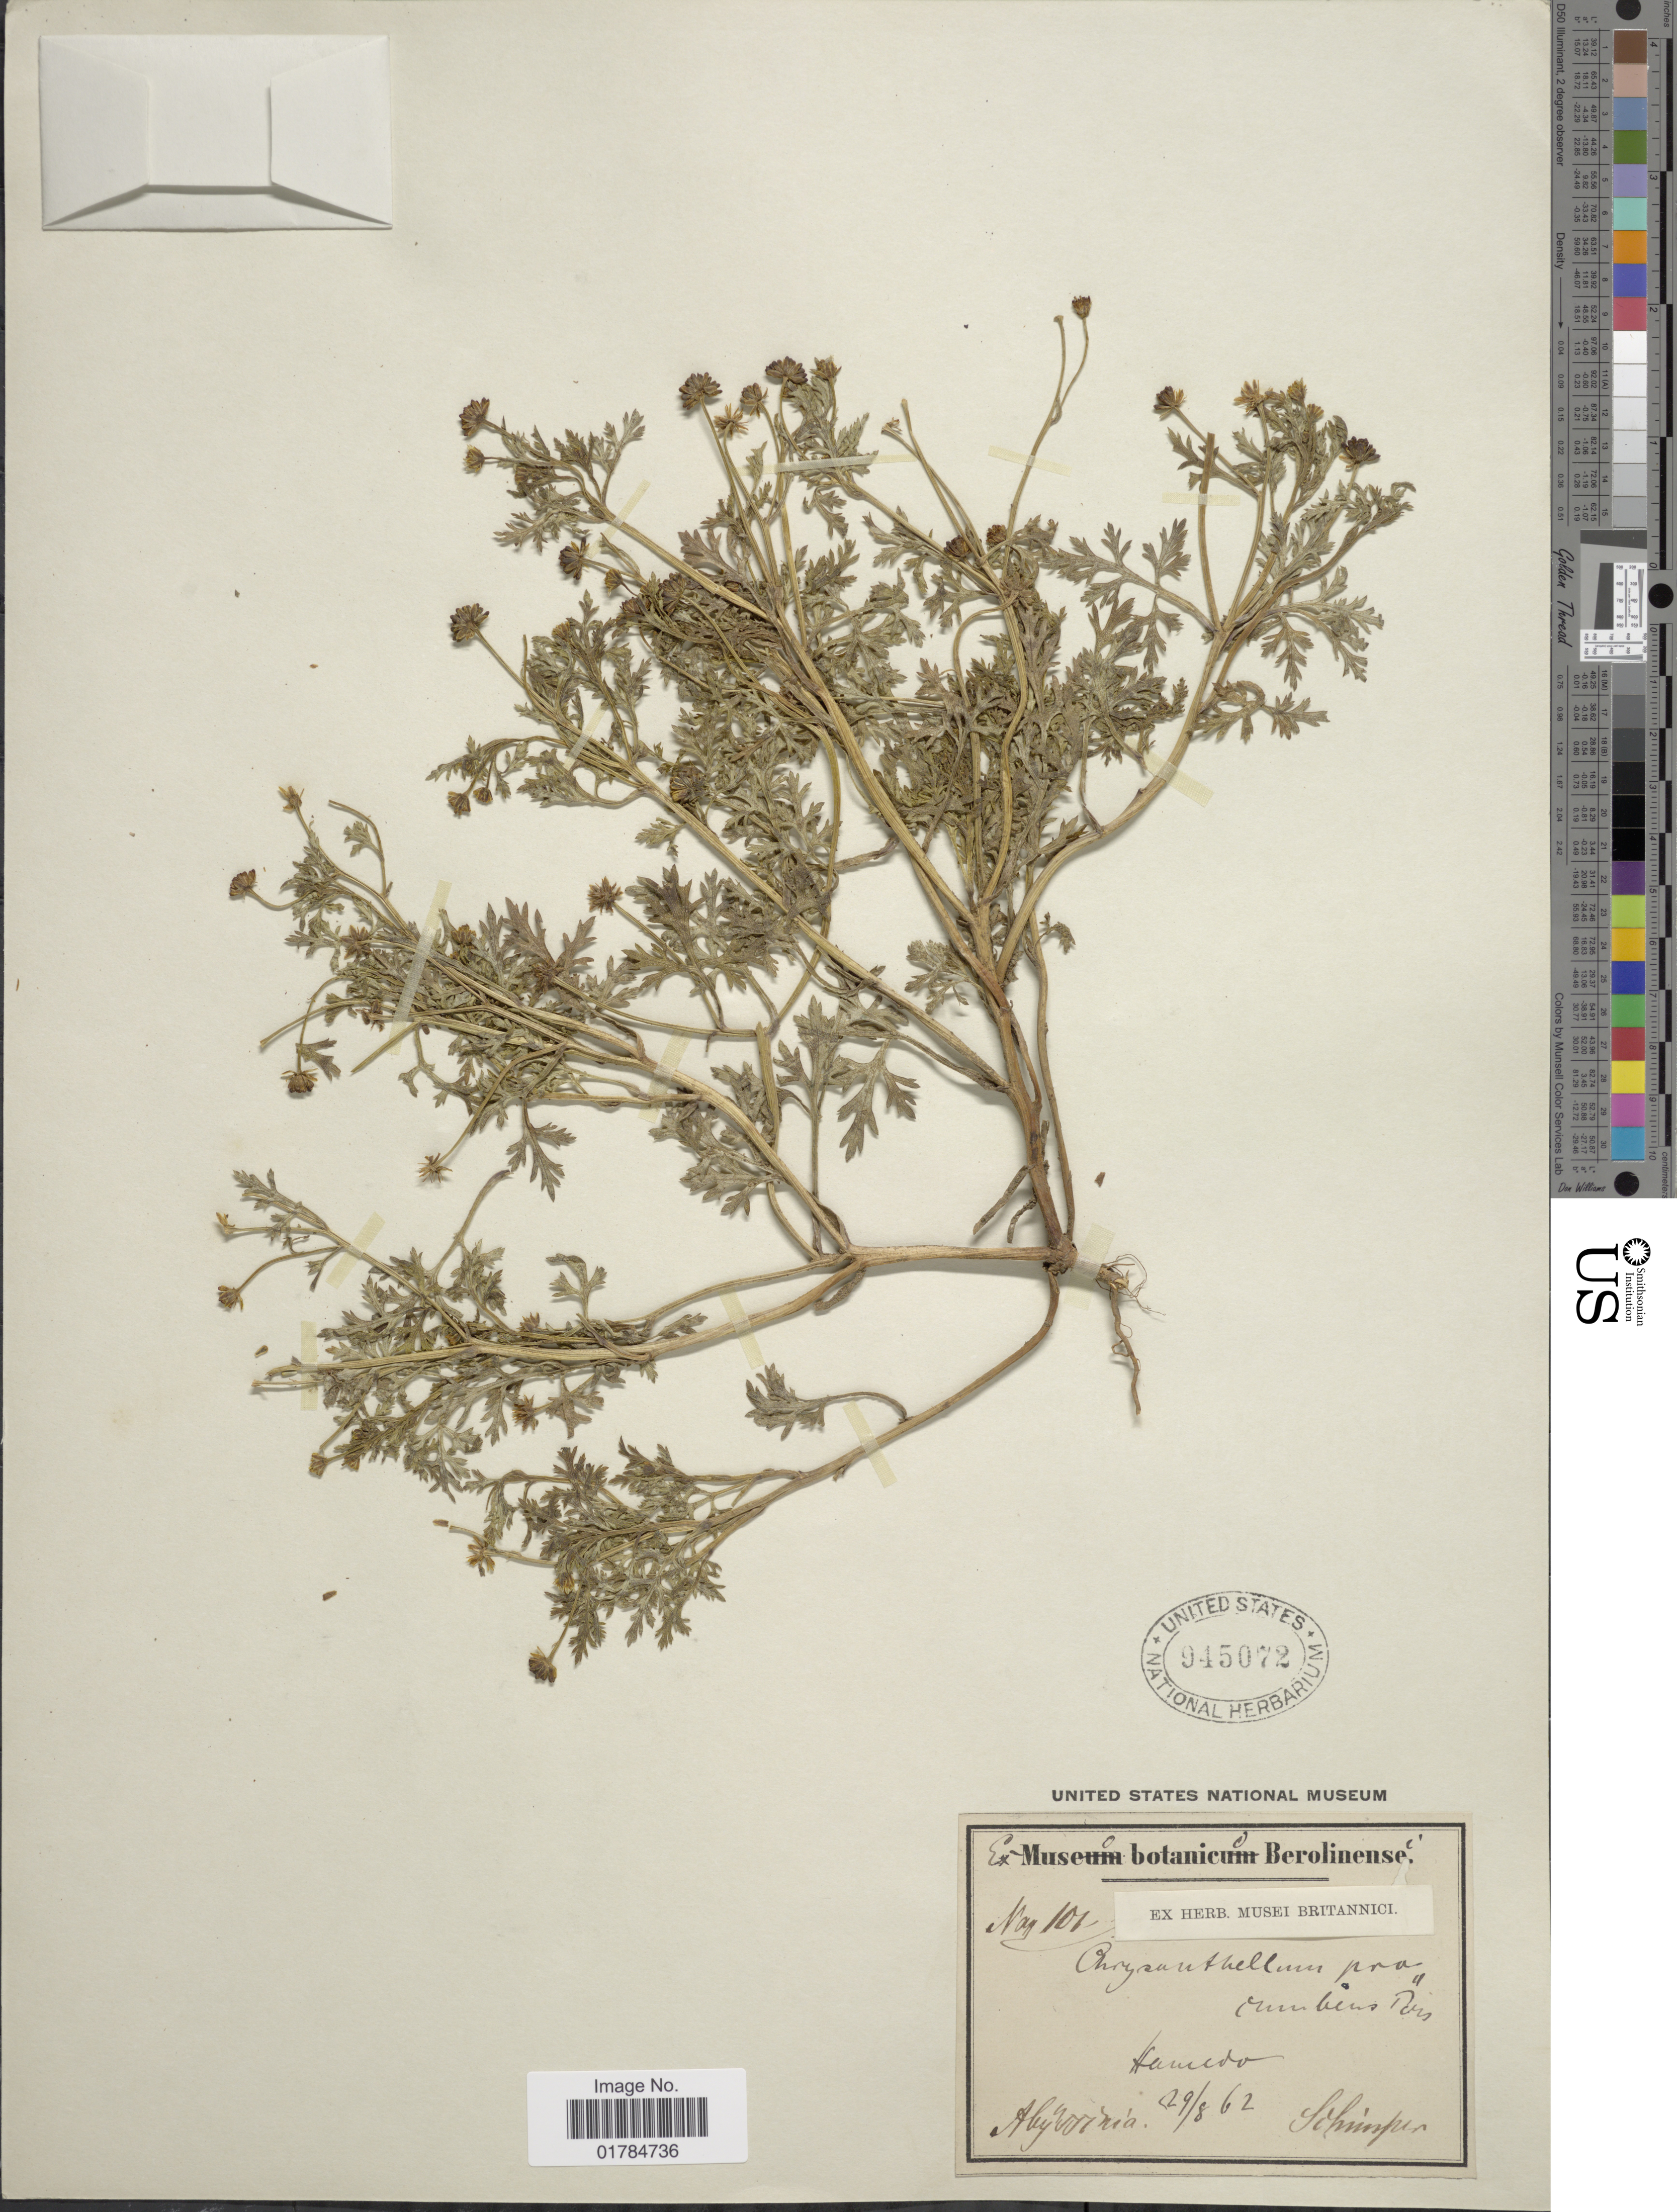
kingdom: Plantae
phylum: Tracheophyta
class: Magnoliopsida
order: Asterales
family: Asteraceae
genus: Chrysanthellum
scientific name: Chrysanthellum procumbens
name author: Pers.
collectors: -. Schimper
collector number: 101*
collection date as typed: Transcribed d/m/y: 29/8/62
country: Eritrea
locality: Hamcedo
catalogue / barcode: US 945072